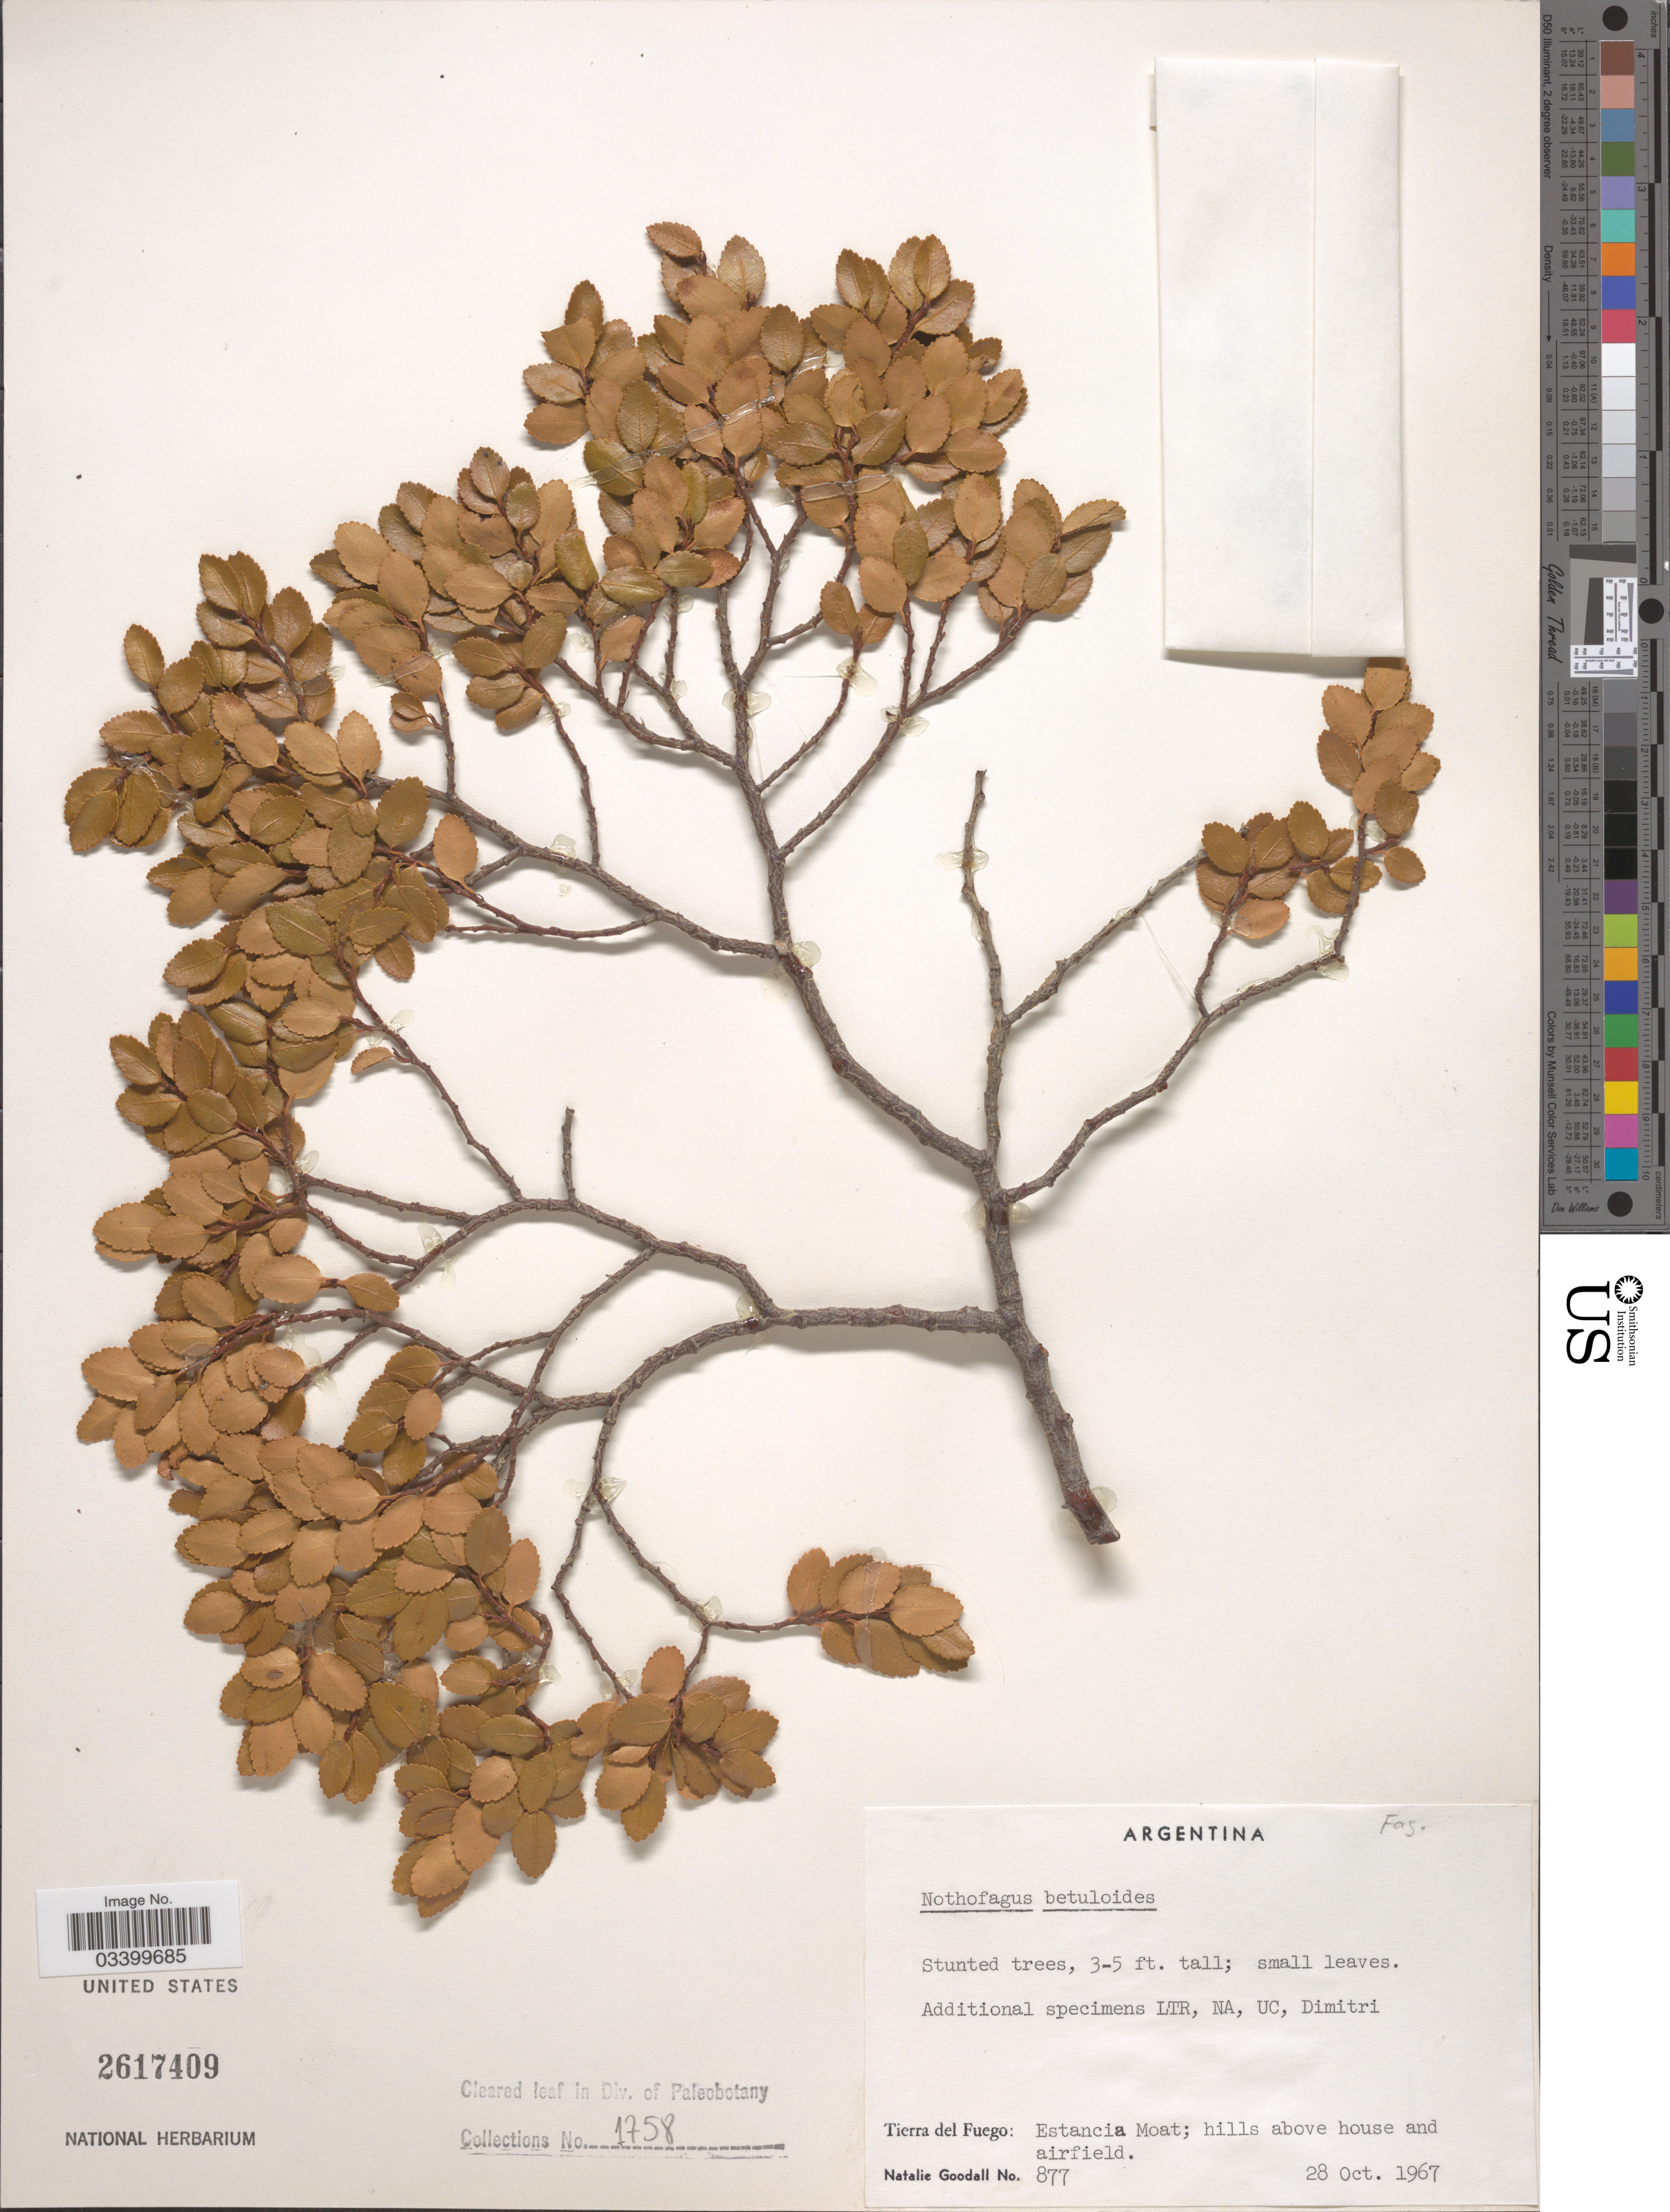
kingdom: Plantae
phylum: Tracheophyta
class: Magnoliopsida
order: Fagales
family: Nothofagaceae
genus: Nothofagus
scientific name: Nothofagus betuloides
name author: (Mirb.) Oerst.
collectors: N. Goodall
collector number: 877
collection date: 1967-10-28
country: Argentina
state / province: Tierra del Fuego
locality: Estancia Moat; hills above house and airfield.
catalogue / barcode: US 2617409